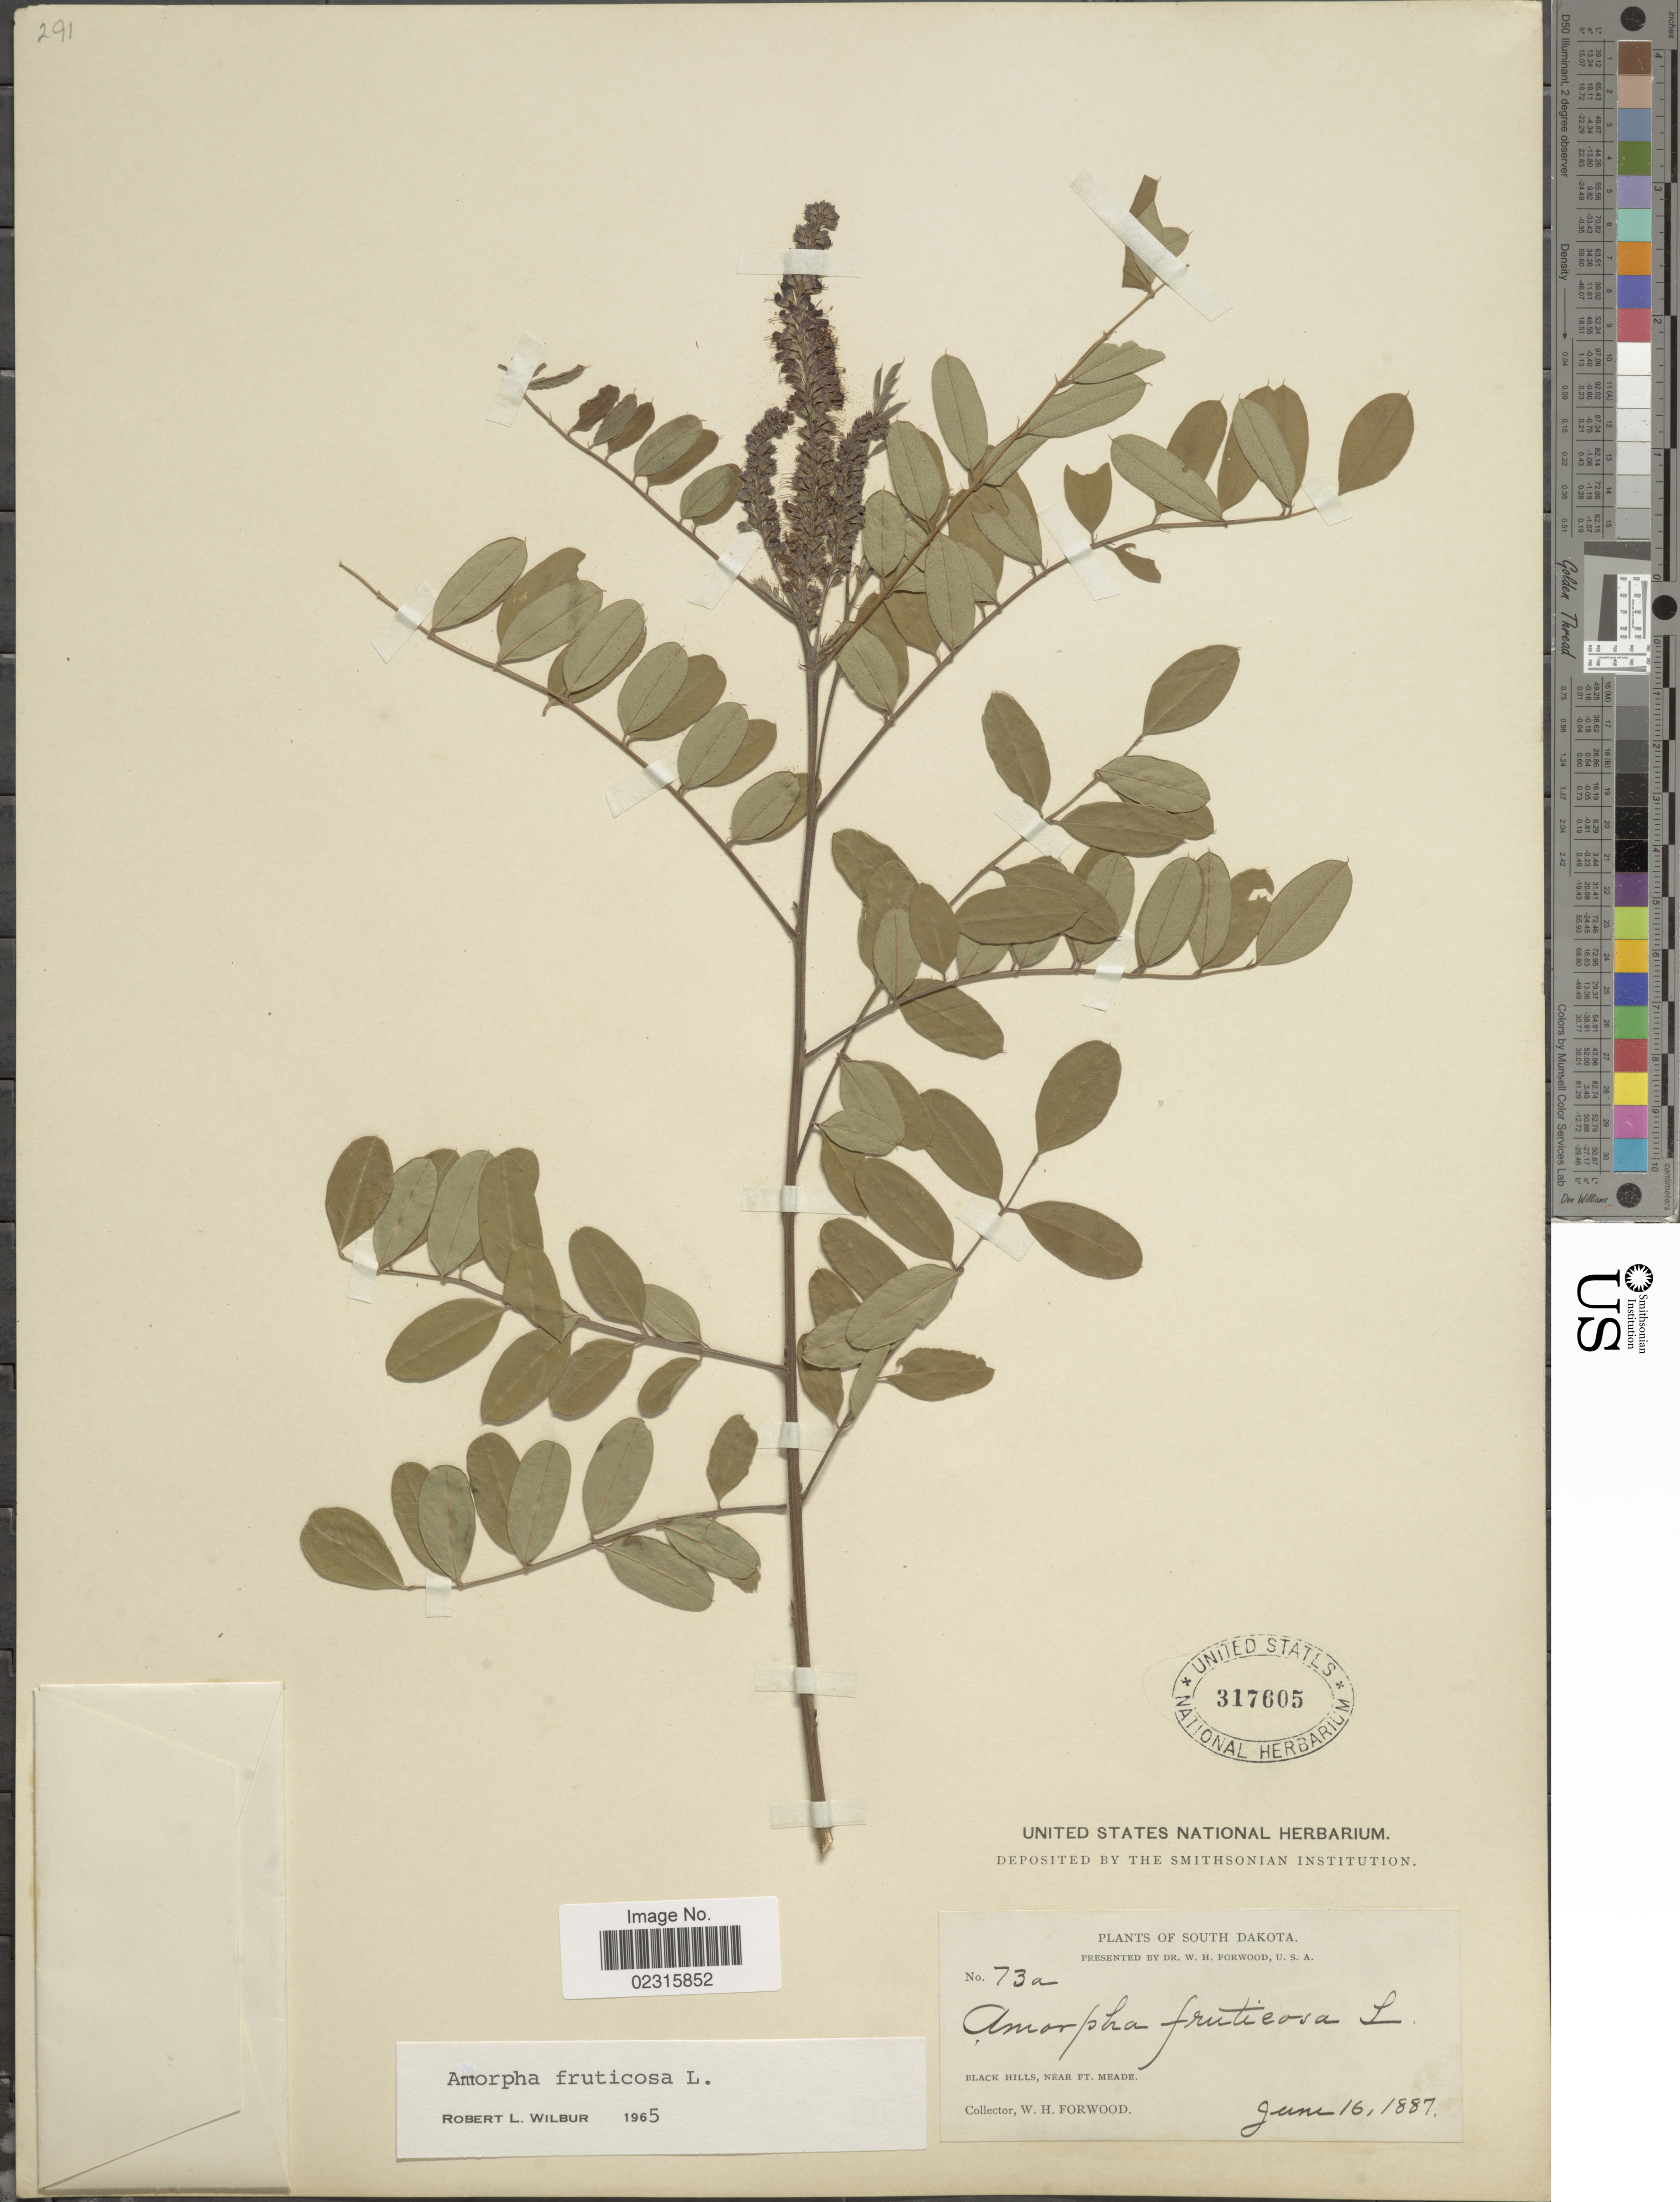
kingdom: Plantae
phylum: Tracheophyta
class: Magnoliopsida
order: Fabales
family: Fabaceae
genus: Amorpha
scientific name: Amorpha fruticosa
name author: L.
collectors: W. Forwood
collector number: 73a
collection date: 1887-06-16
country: United States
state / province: South Dakota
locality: Black Hills, near Ft, Meade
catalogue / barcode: US 317605